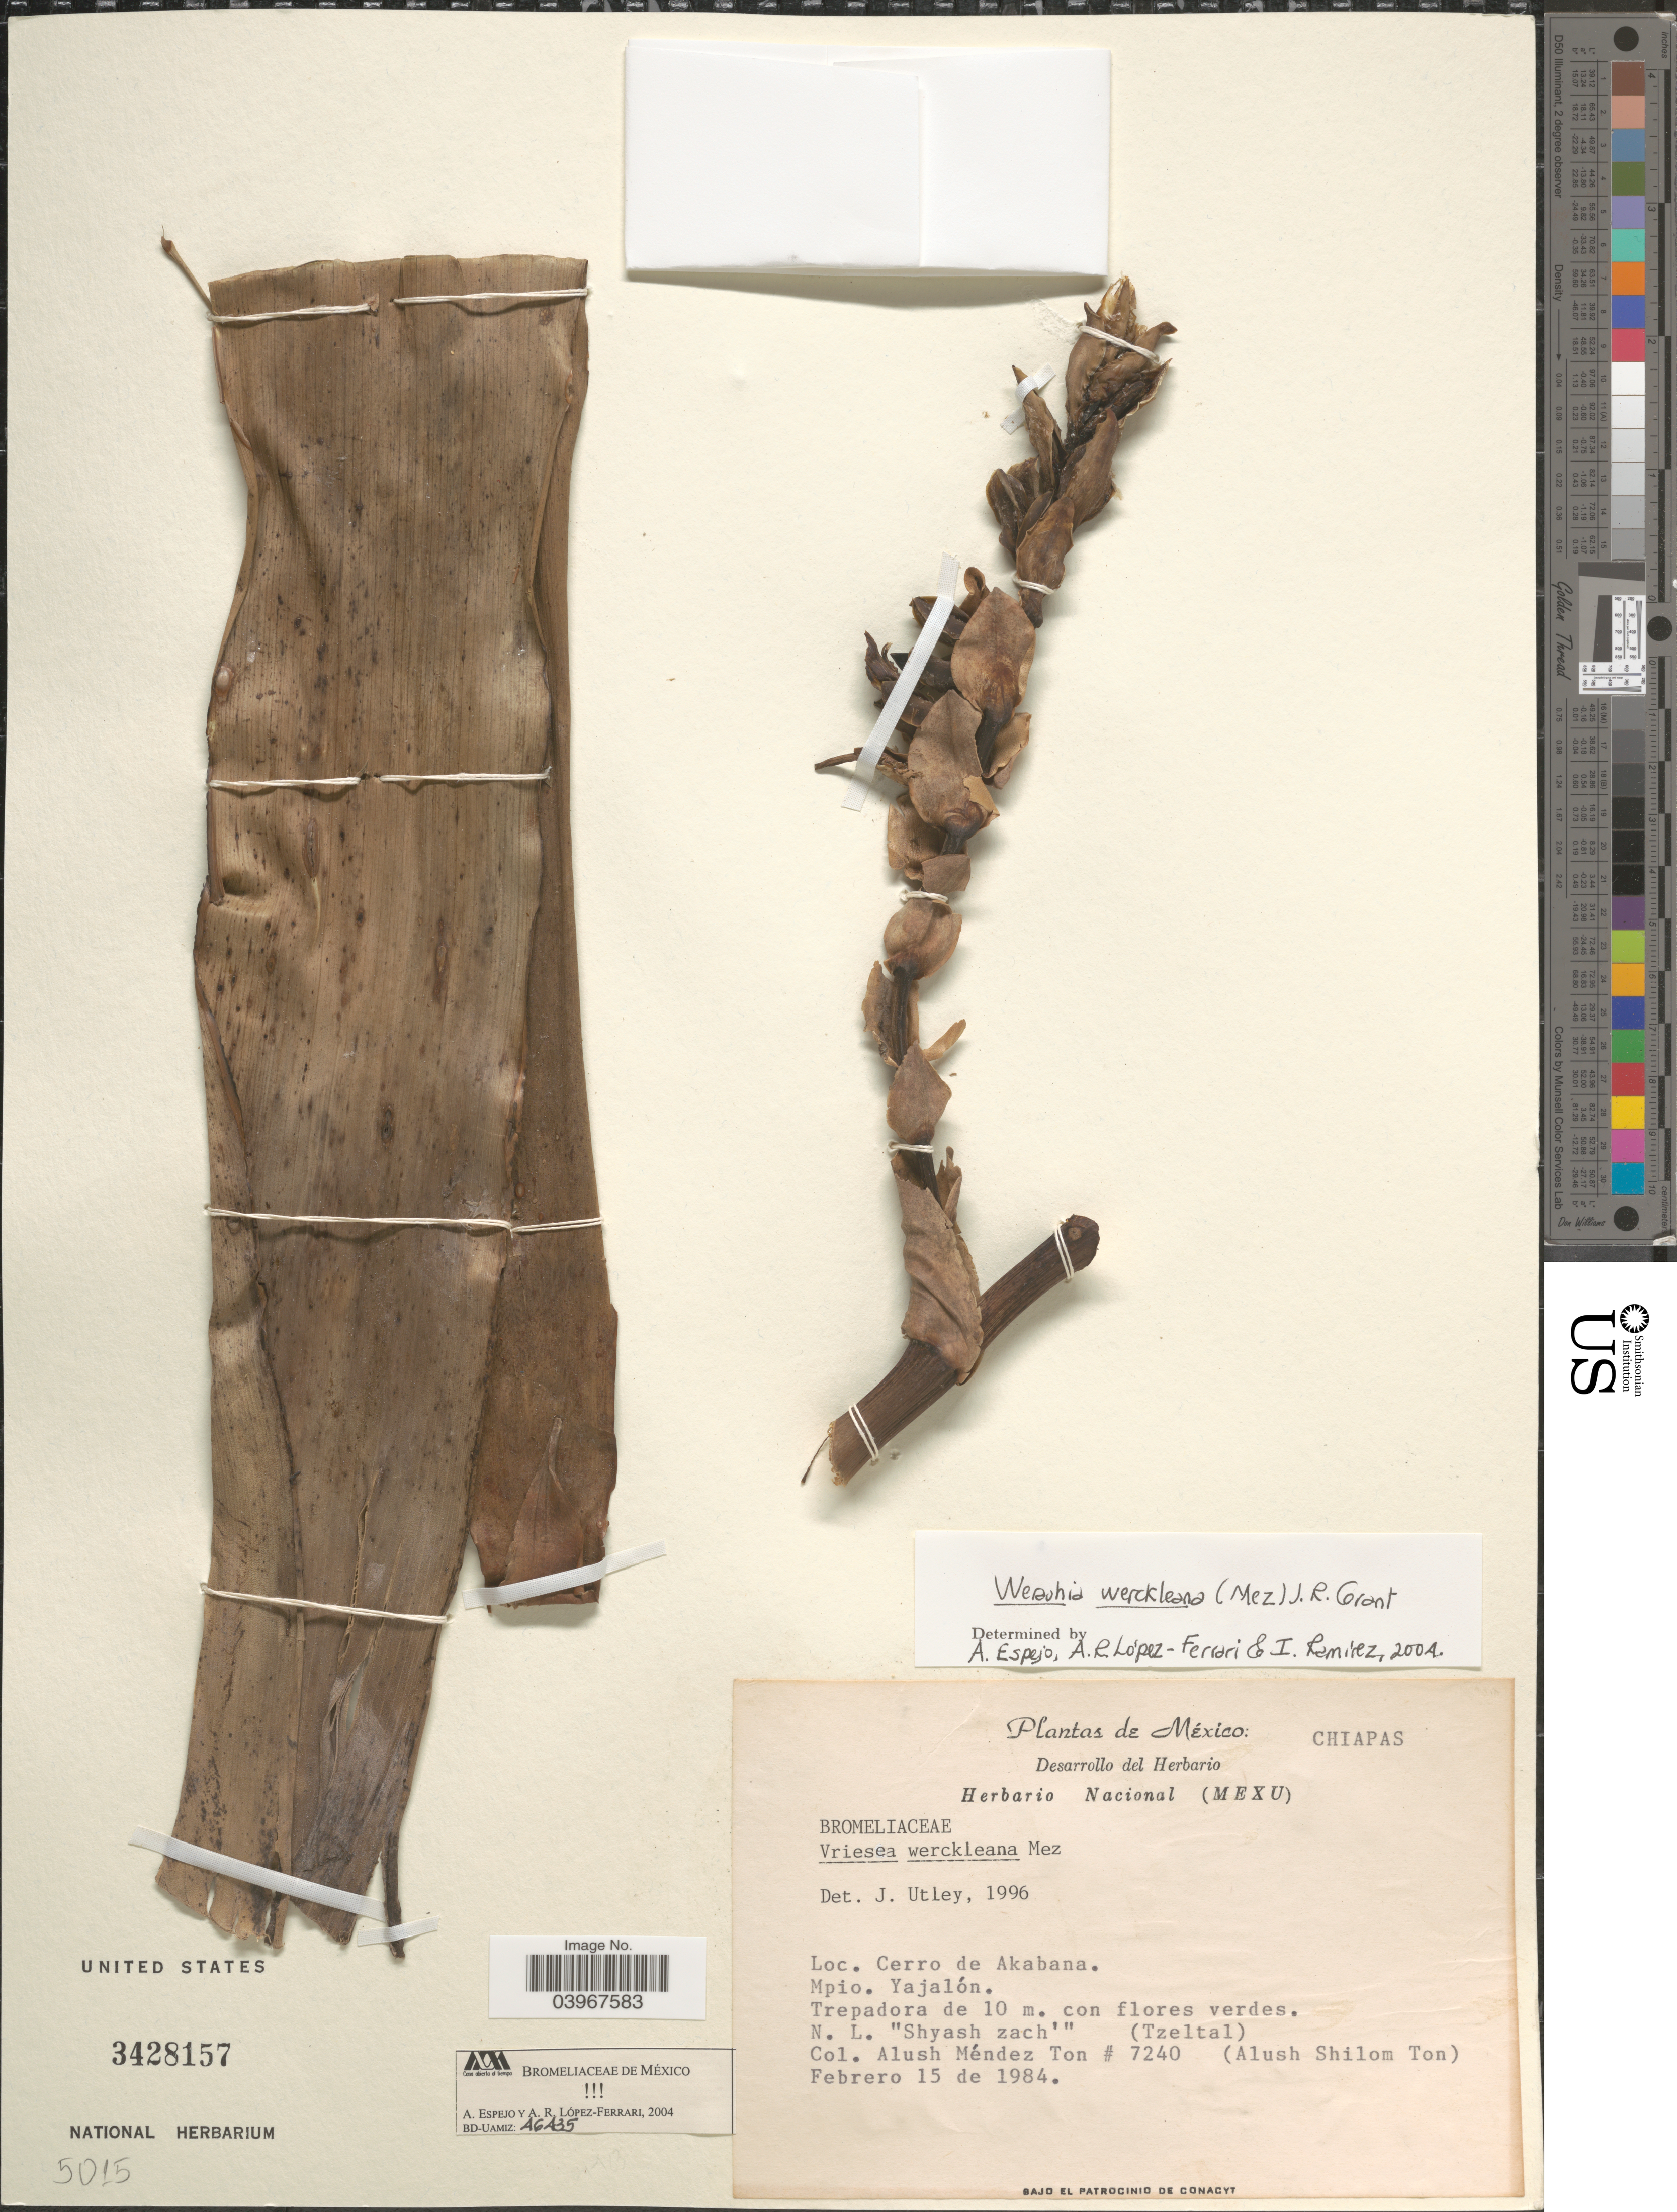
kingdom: Plantae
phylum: Tracheophyta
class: Liliopsida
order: Poales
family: Bromeliaceae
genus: Werauhia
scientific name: Werauhia werckleana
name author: (Mez) J.R. Grant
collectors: A. Méndez Ton & A. S. Ton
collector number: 7240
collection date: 1984-02-15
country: Mexico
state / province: Chiapas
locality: Cerro de Akabana. Mpio. Yajalón.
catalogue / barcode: US 3428157